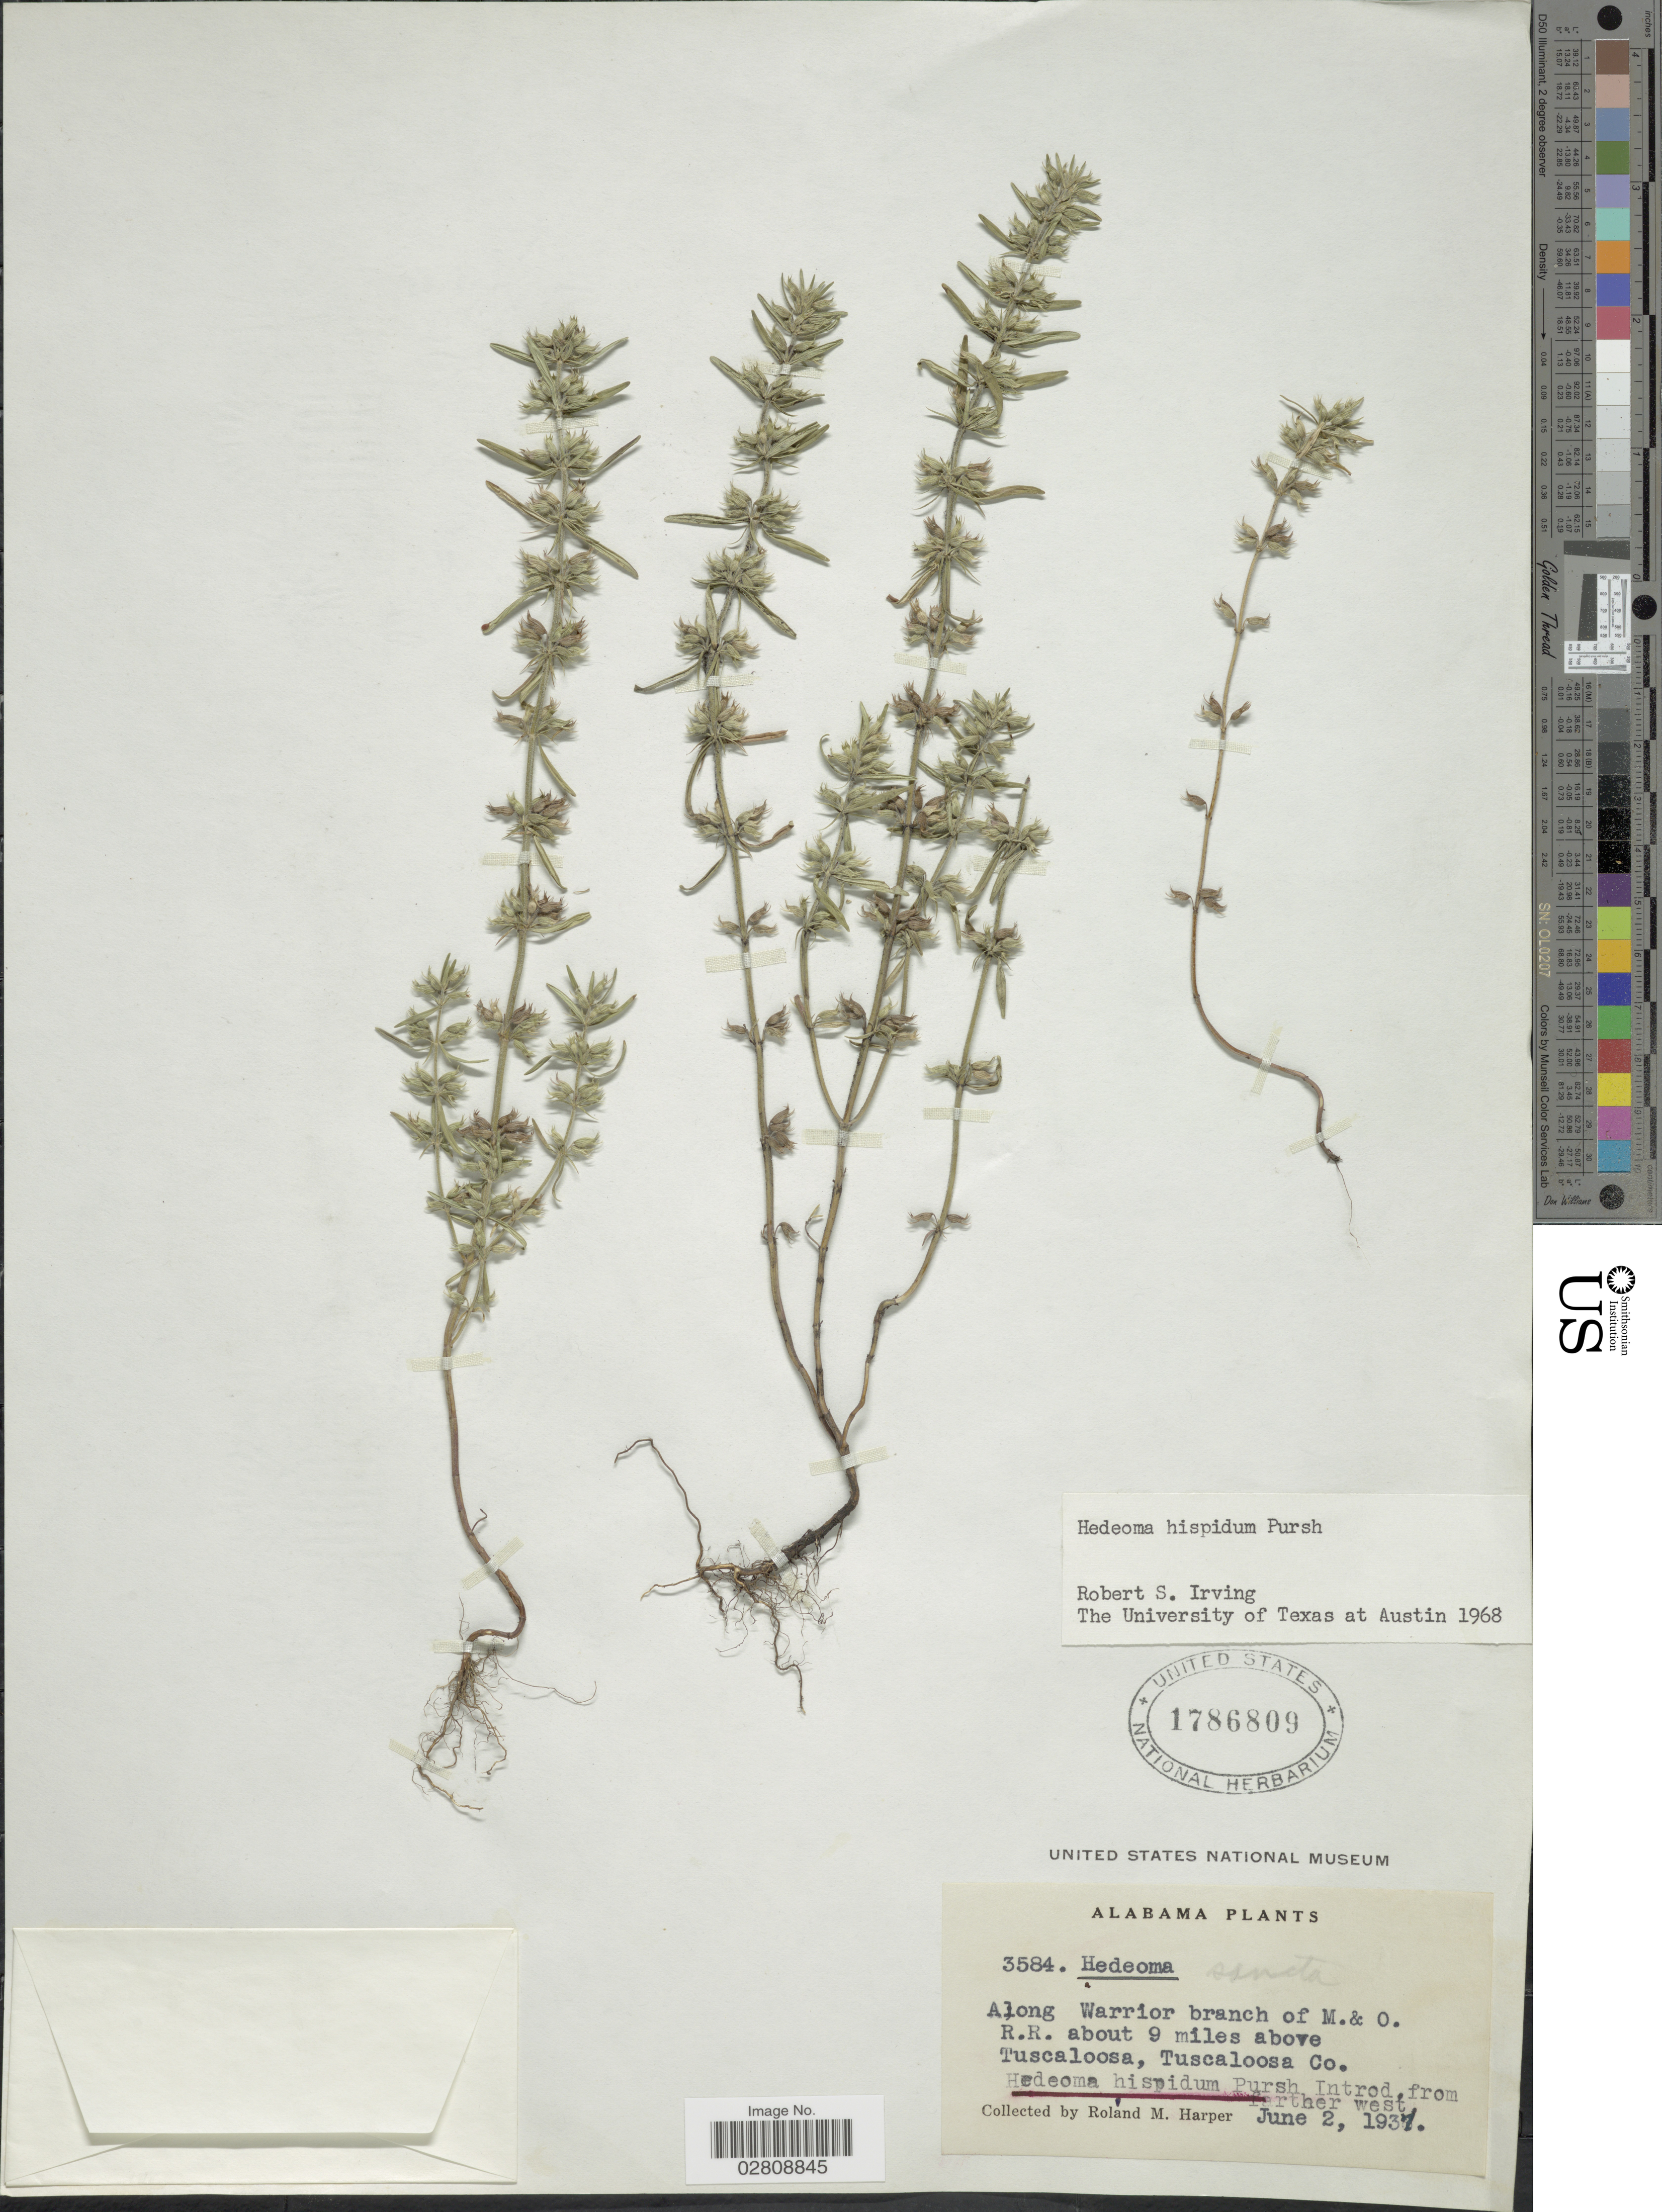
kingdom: Plantae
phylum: Tracheophyta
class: Magnoliopsida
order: Lamiales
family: Lamiaceae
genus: Hedeoma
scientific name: Hedeoma hispida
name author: Pursh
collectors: R. M. Harper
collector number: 3584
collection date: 1937-06-02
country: United States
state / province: Alabama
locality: Along Warrior branch of M.& O. R.R. about 9 miles above Tuscaloosa, Tuscaloosa Co.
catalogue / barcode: US 1786809